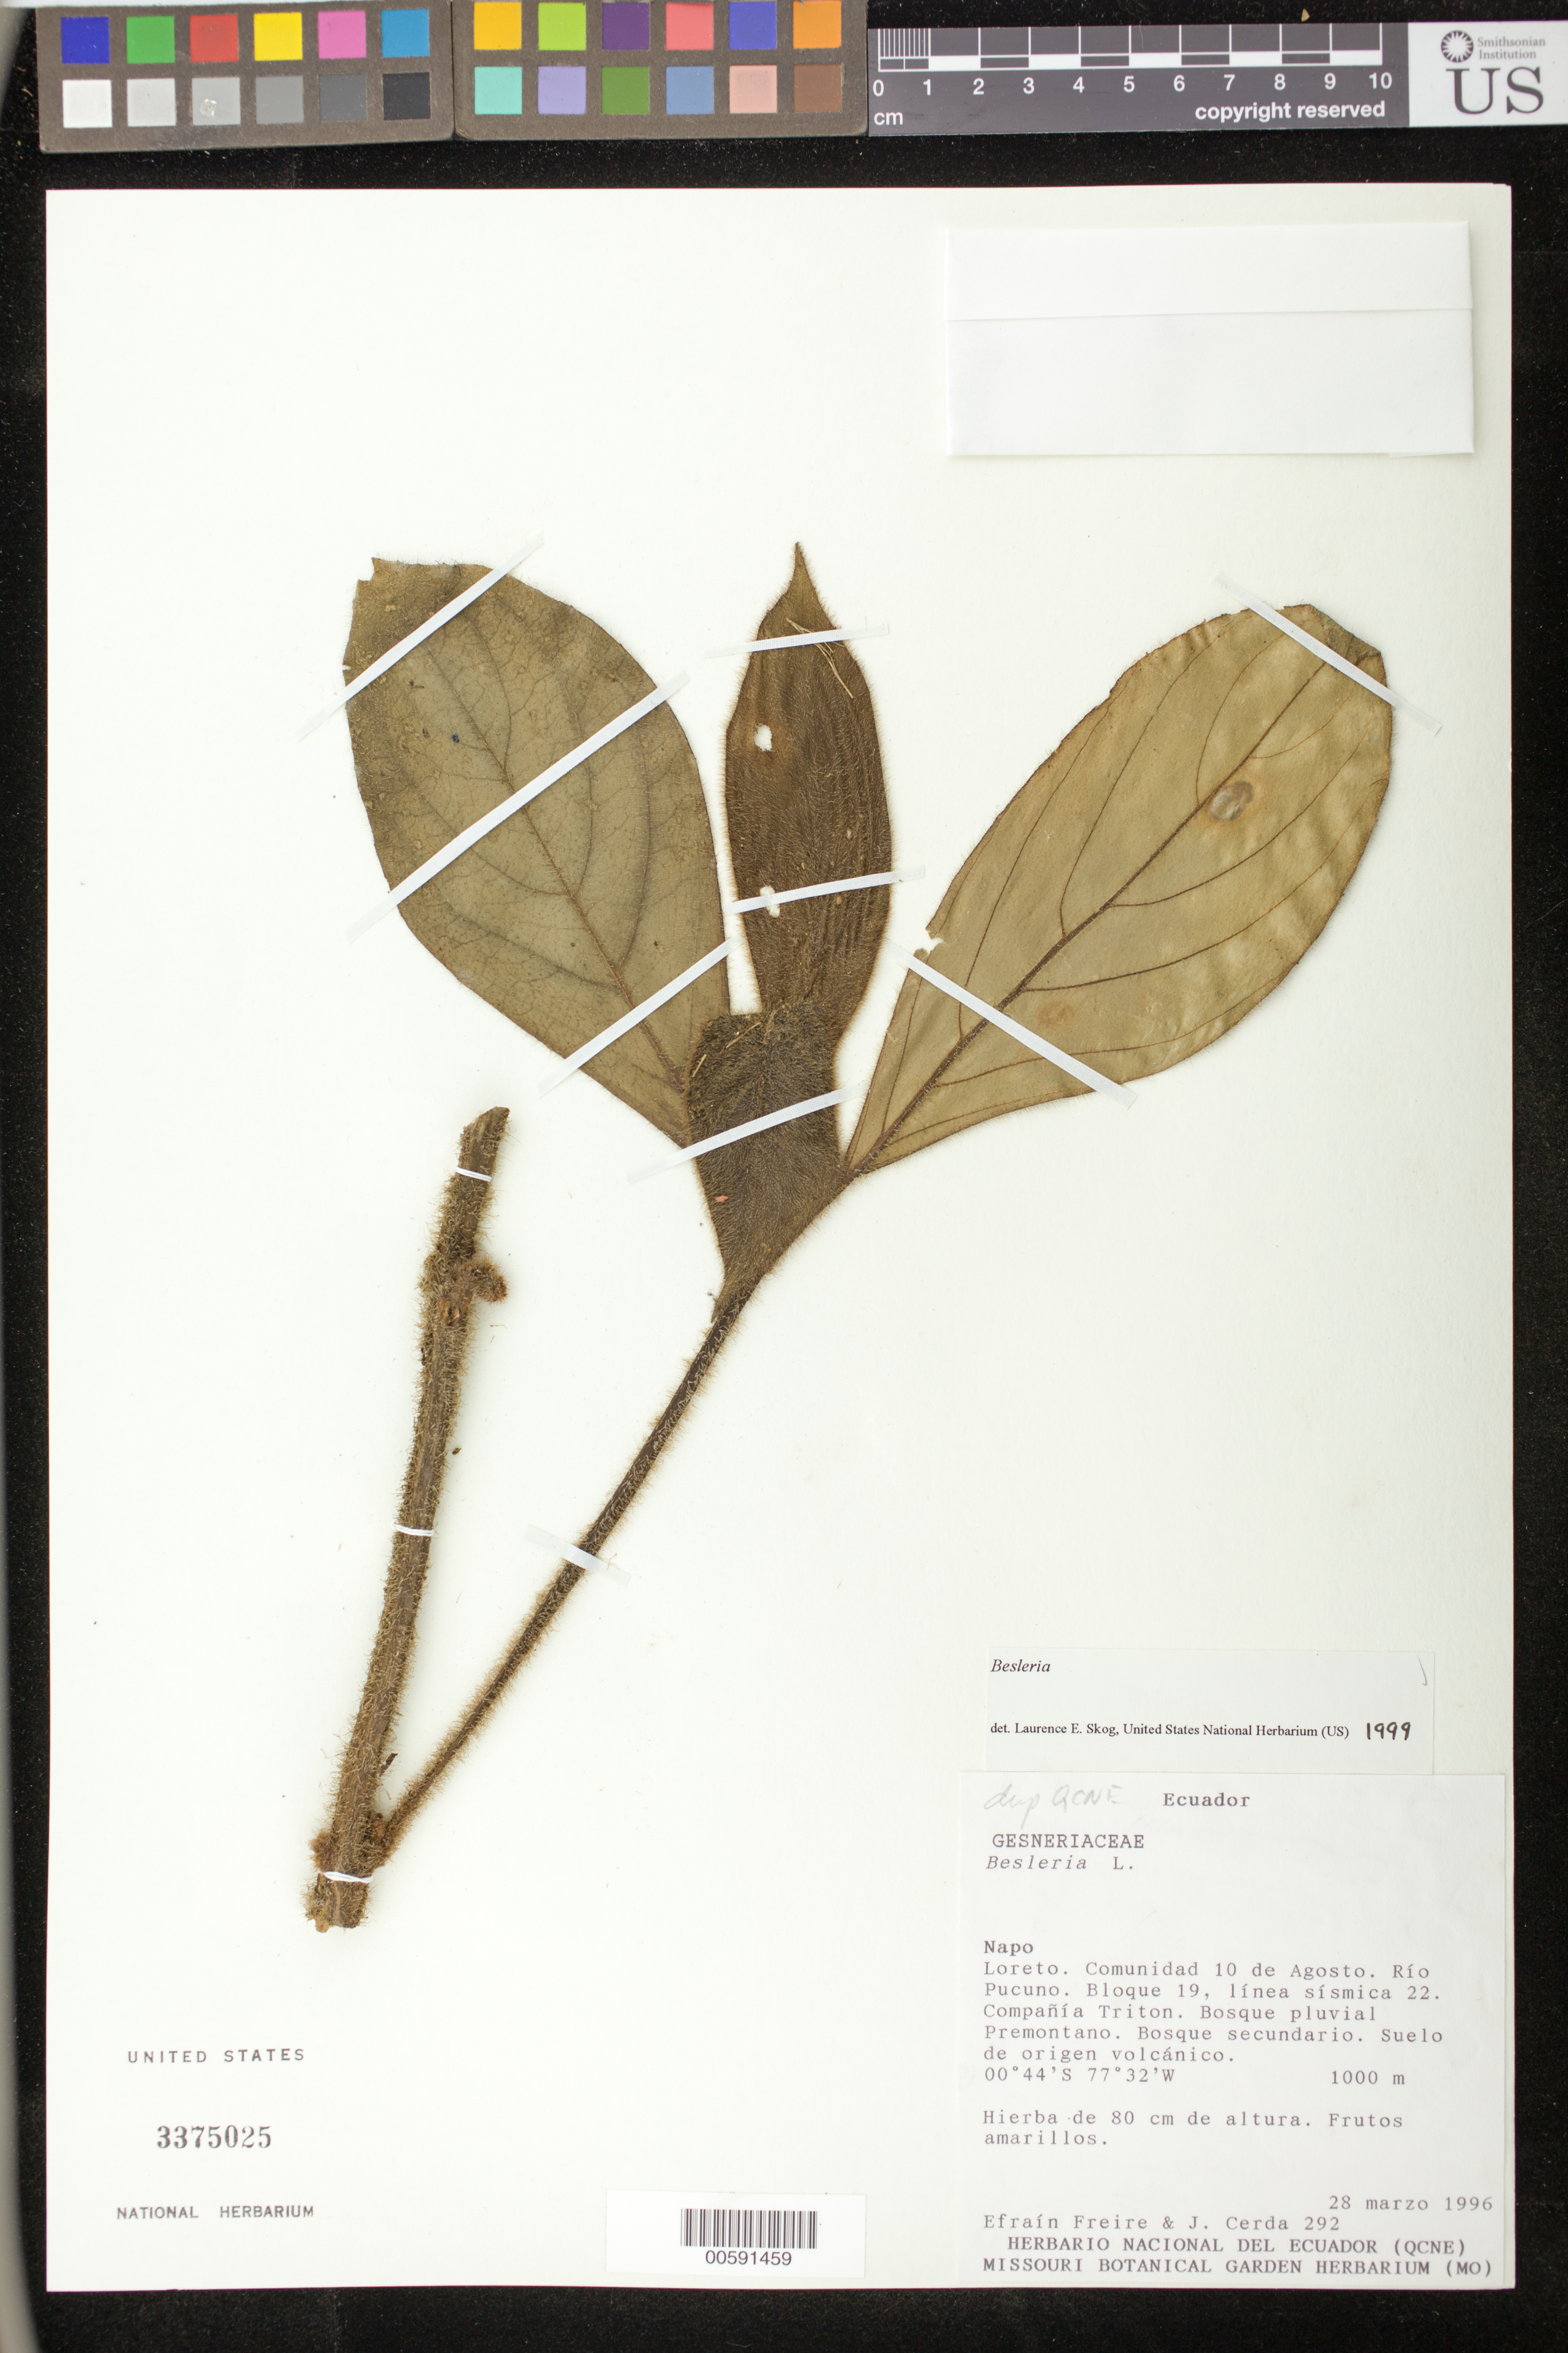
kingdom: Plantae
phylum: Tracheophyta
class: Magnoliopsida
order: Lamiales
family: Gesneriaceae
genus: Besleria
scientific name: Besleria sp.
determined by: Skog, Laurence E.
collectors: E. Freire & J. Cerda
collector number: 292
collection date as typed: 28 Mar 1996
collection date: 1996-03-28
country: Ecuador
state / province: Napo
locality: Loreto. Comunidad 10 de Agosto, Río Pucuno, Bloque 19, líea sísmica 22, Compañía Triton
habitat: Bosque pluvial premontao; bosque secundario; suelo de origen volcánico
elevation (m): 1000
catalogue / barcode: US 3375025